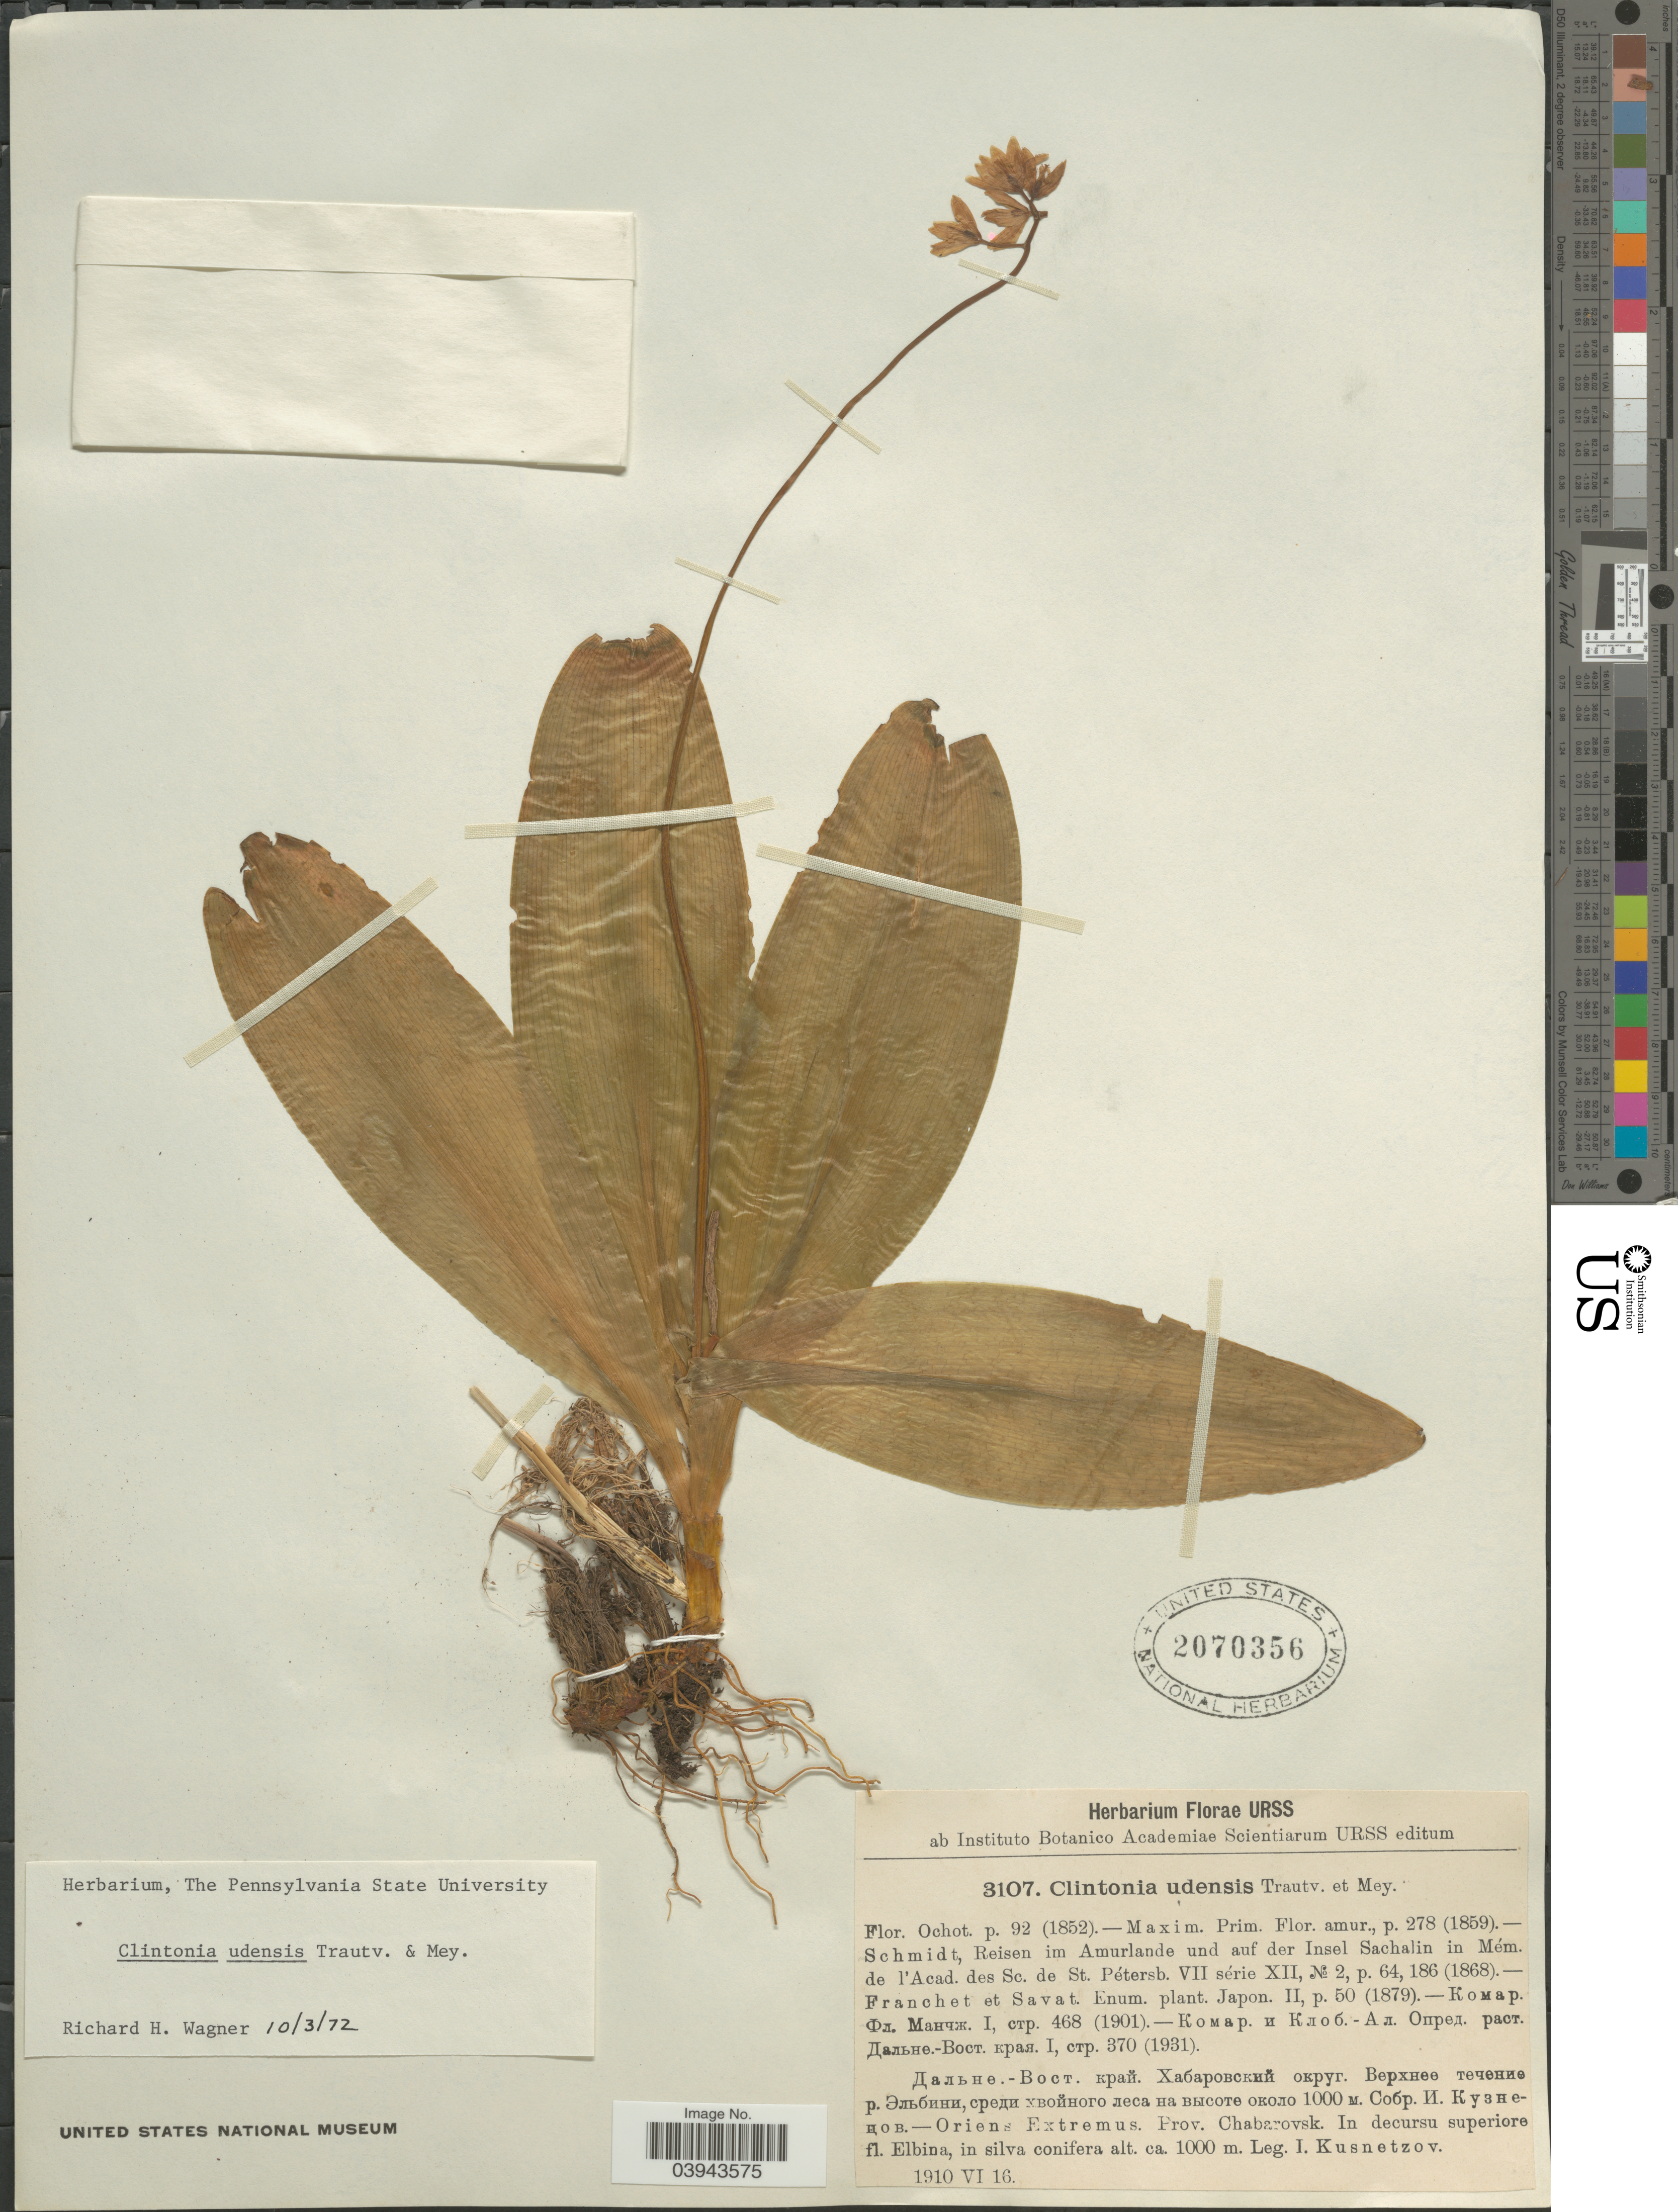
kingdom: Plantae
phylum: Tracheophyta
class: Liliopsida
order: Liliales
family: Liliaceae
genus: Clintonia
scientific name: Clintonia udensis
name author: Trautv. & C.A. Mey.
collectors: I. Kusnetzov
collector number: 3107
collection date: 1910-06-16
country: Russian Federation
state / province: Khabarovsk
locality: Oriens Extremus. Prov. Chabarovsk. In decursu superiore fl. Elbina, in silva conifera.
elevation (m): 1000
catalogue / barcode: US 2070356